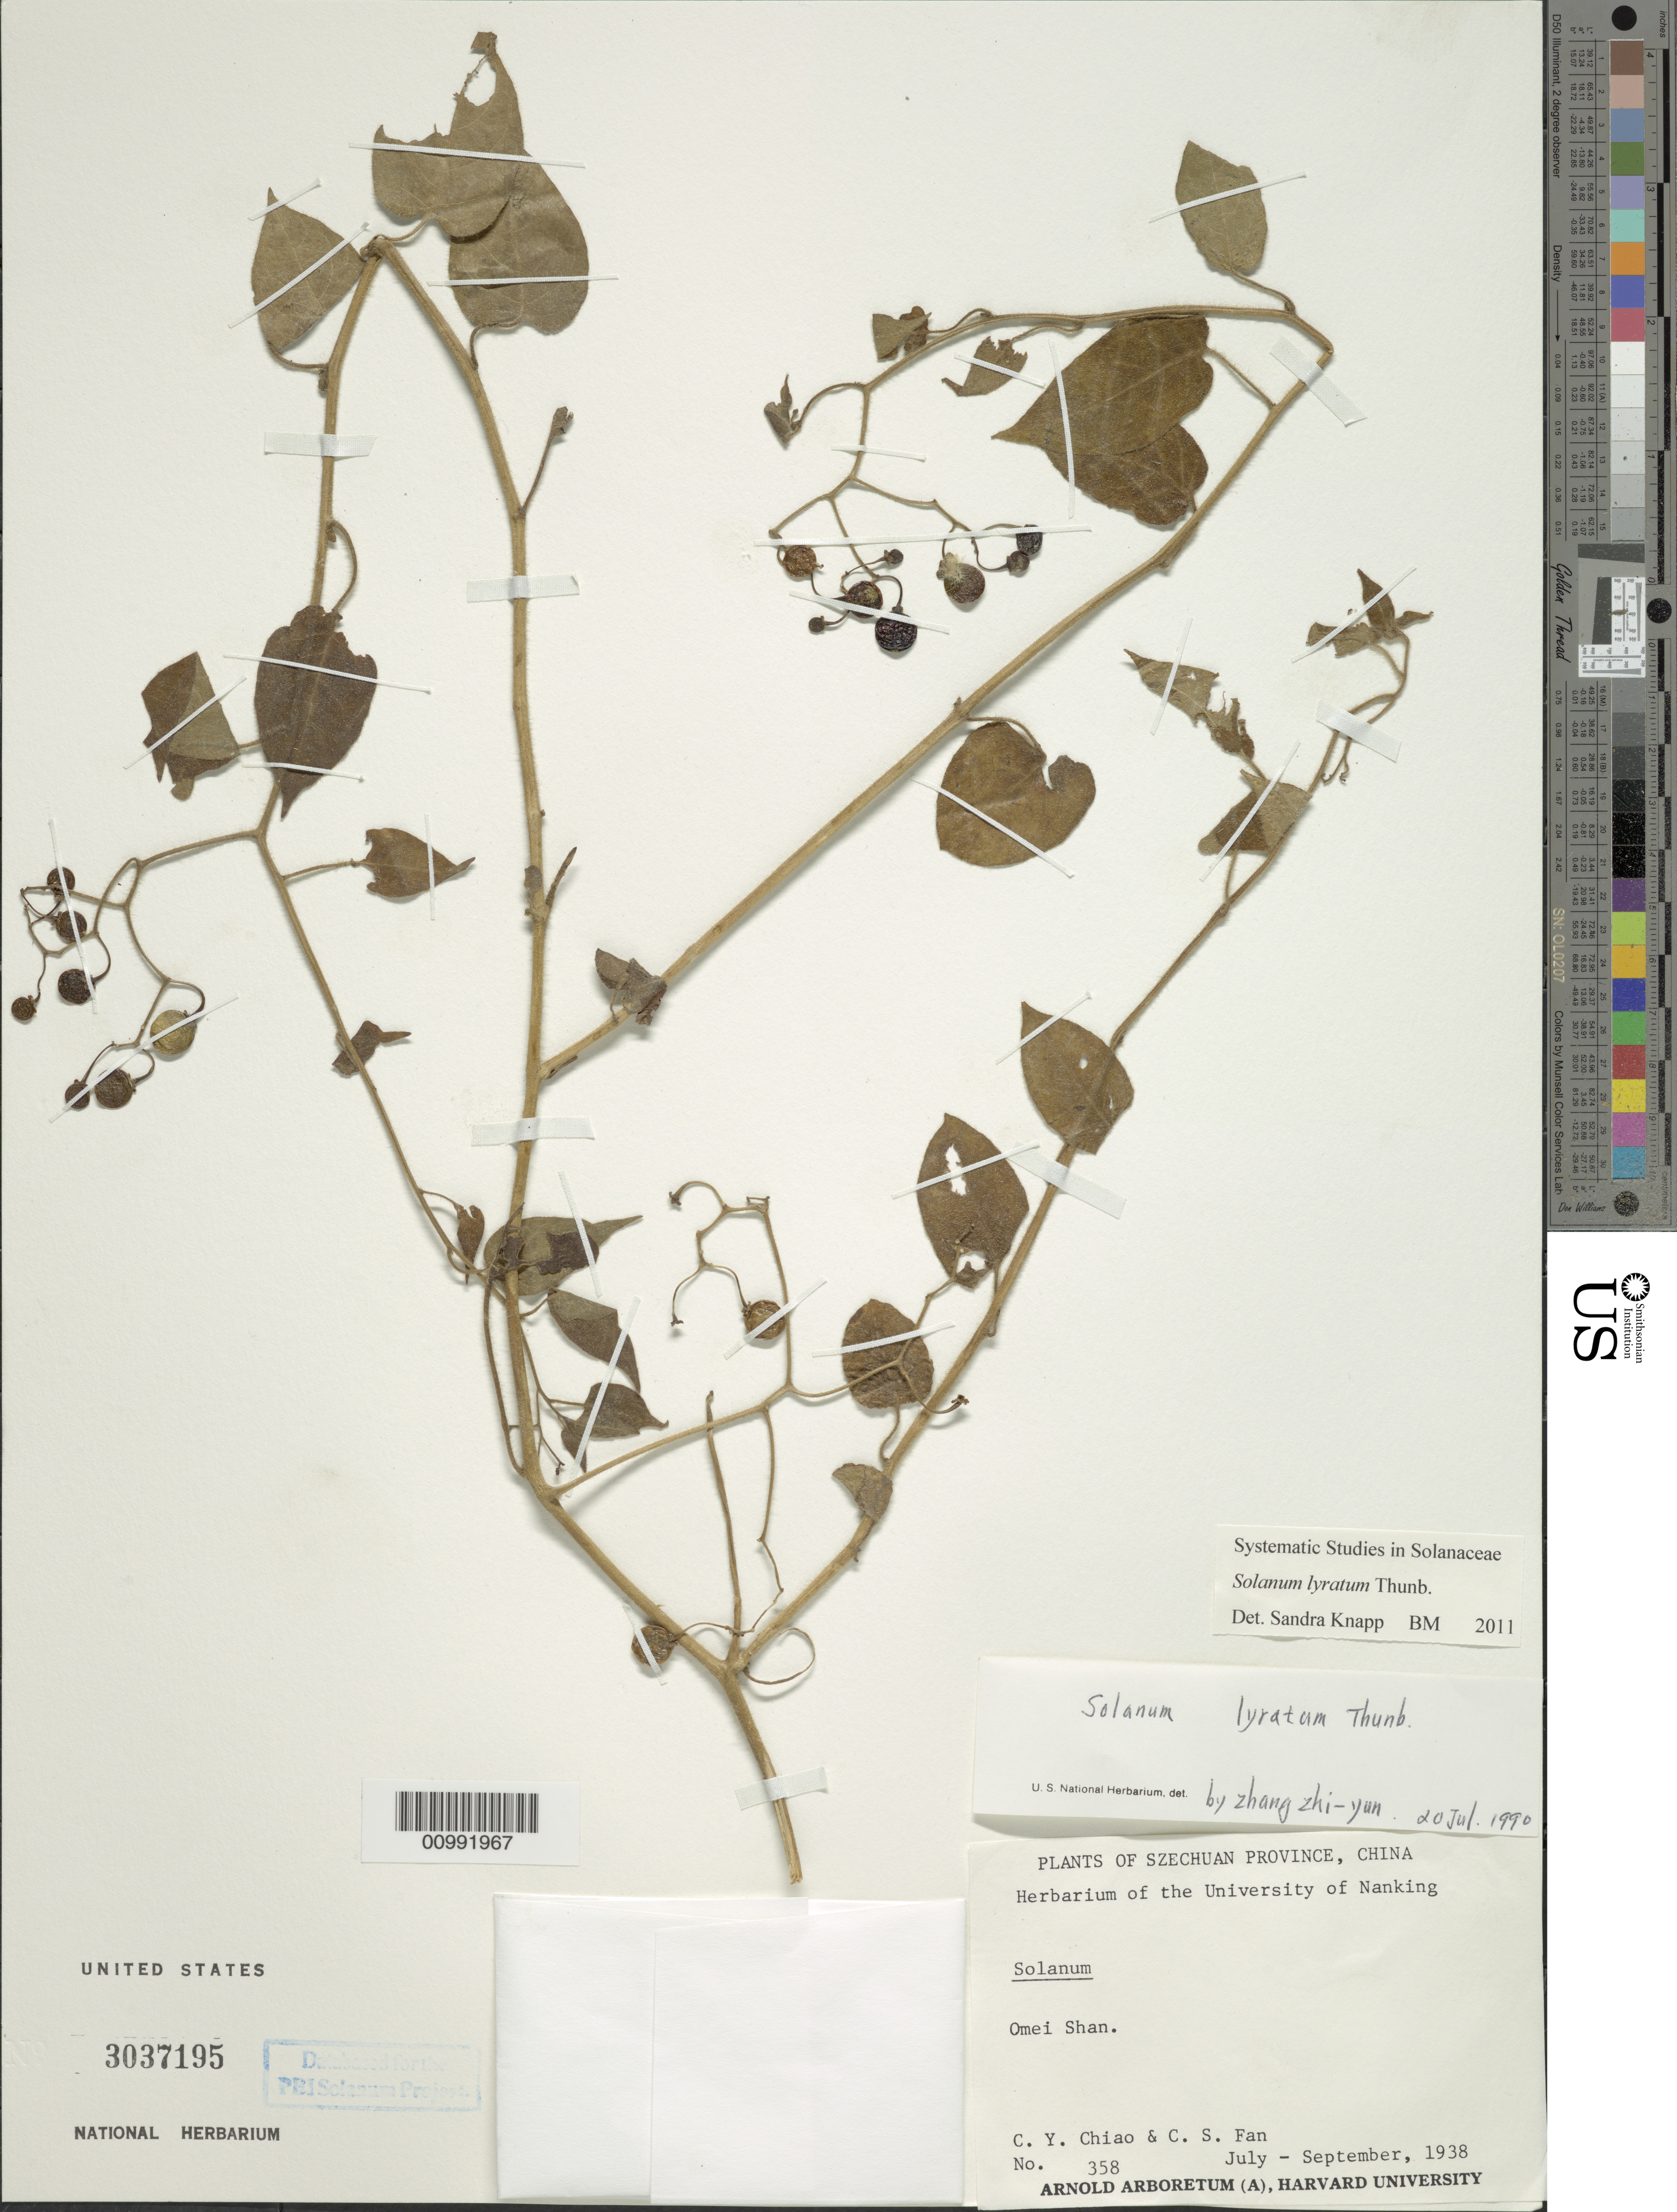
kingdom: Plantae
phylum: Tracheophyta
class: Magnoliopsida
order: Solanales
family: Solanaceae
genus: Solanum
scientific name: Solanum lyratum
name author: Thunb.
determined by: Knapp, S. D.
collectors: C. Y. Chiao & C. S. Fan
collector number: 358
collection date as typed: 22 Aug 1938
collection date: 1938-08-22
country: China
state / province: Sichuan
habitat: on brushy slope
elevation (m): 1100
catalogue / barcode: US 3037195